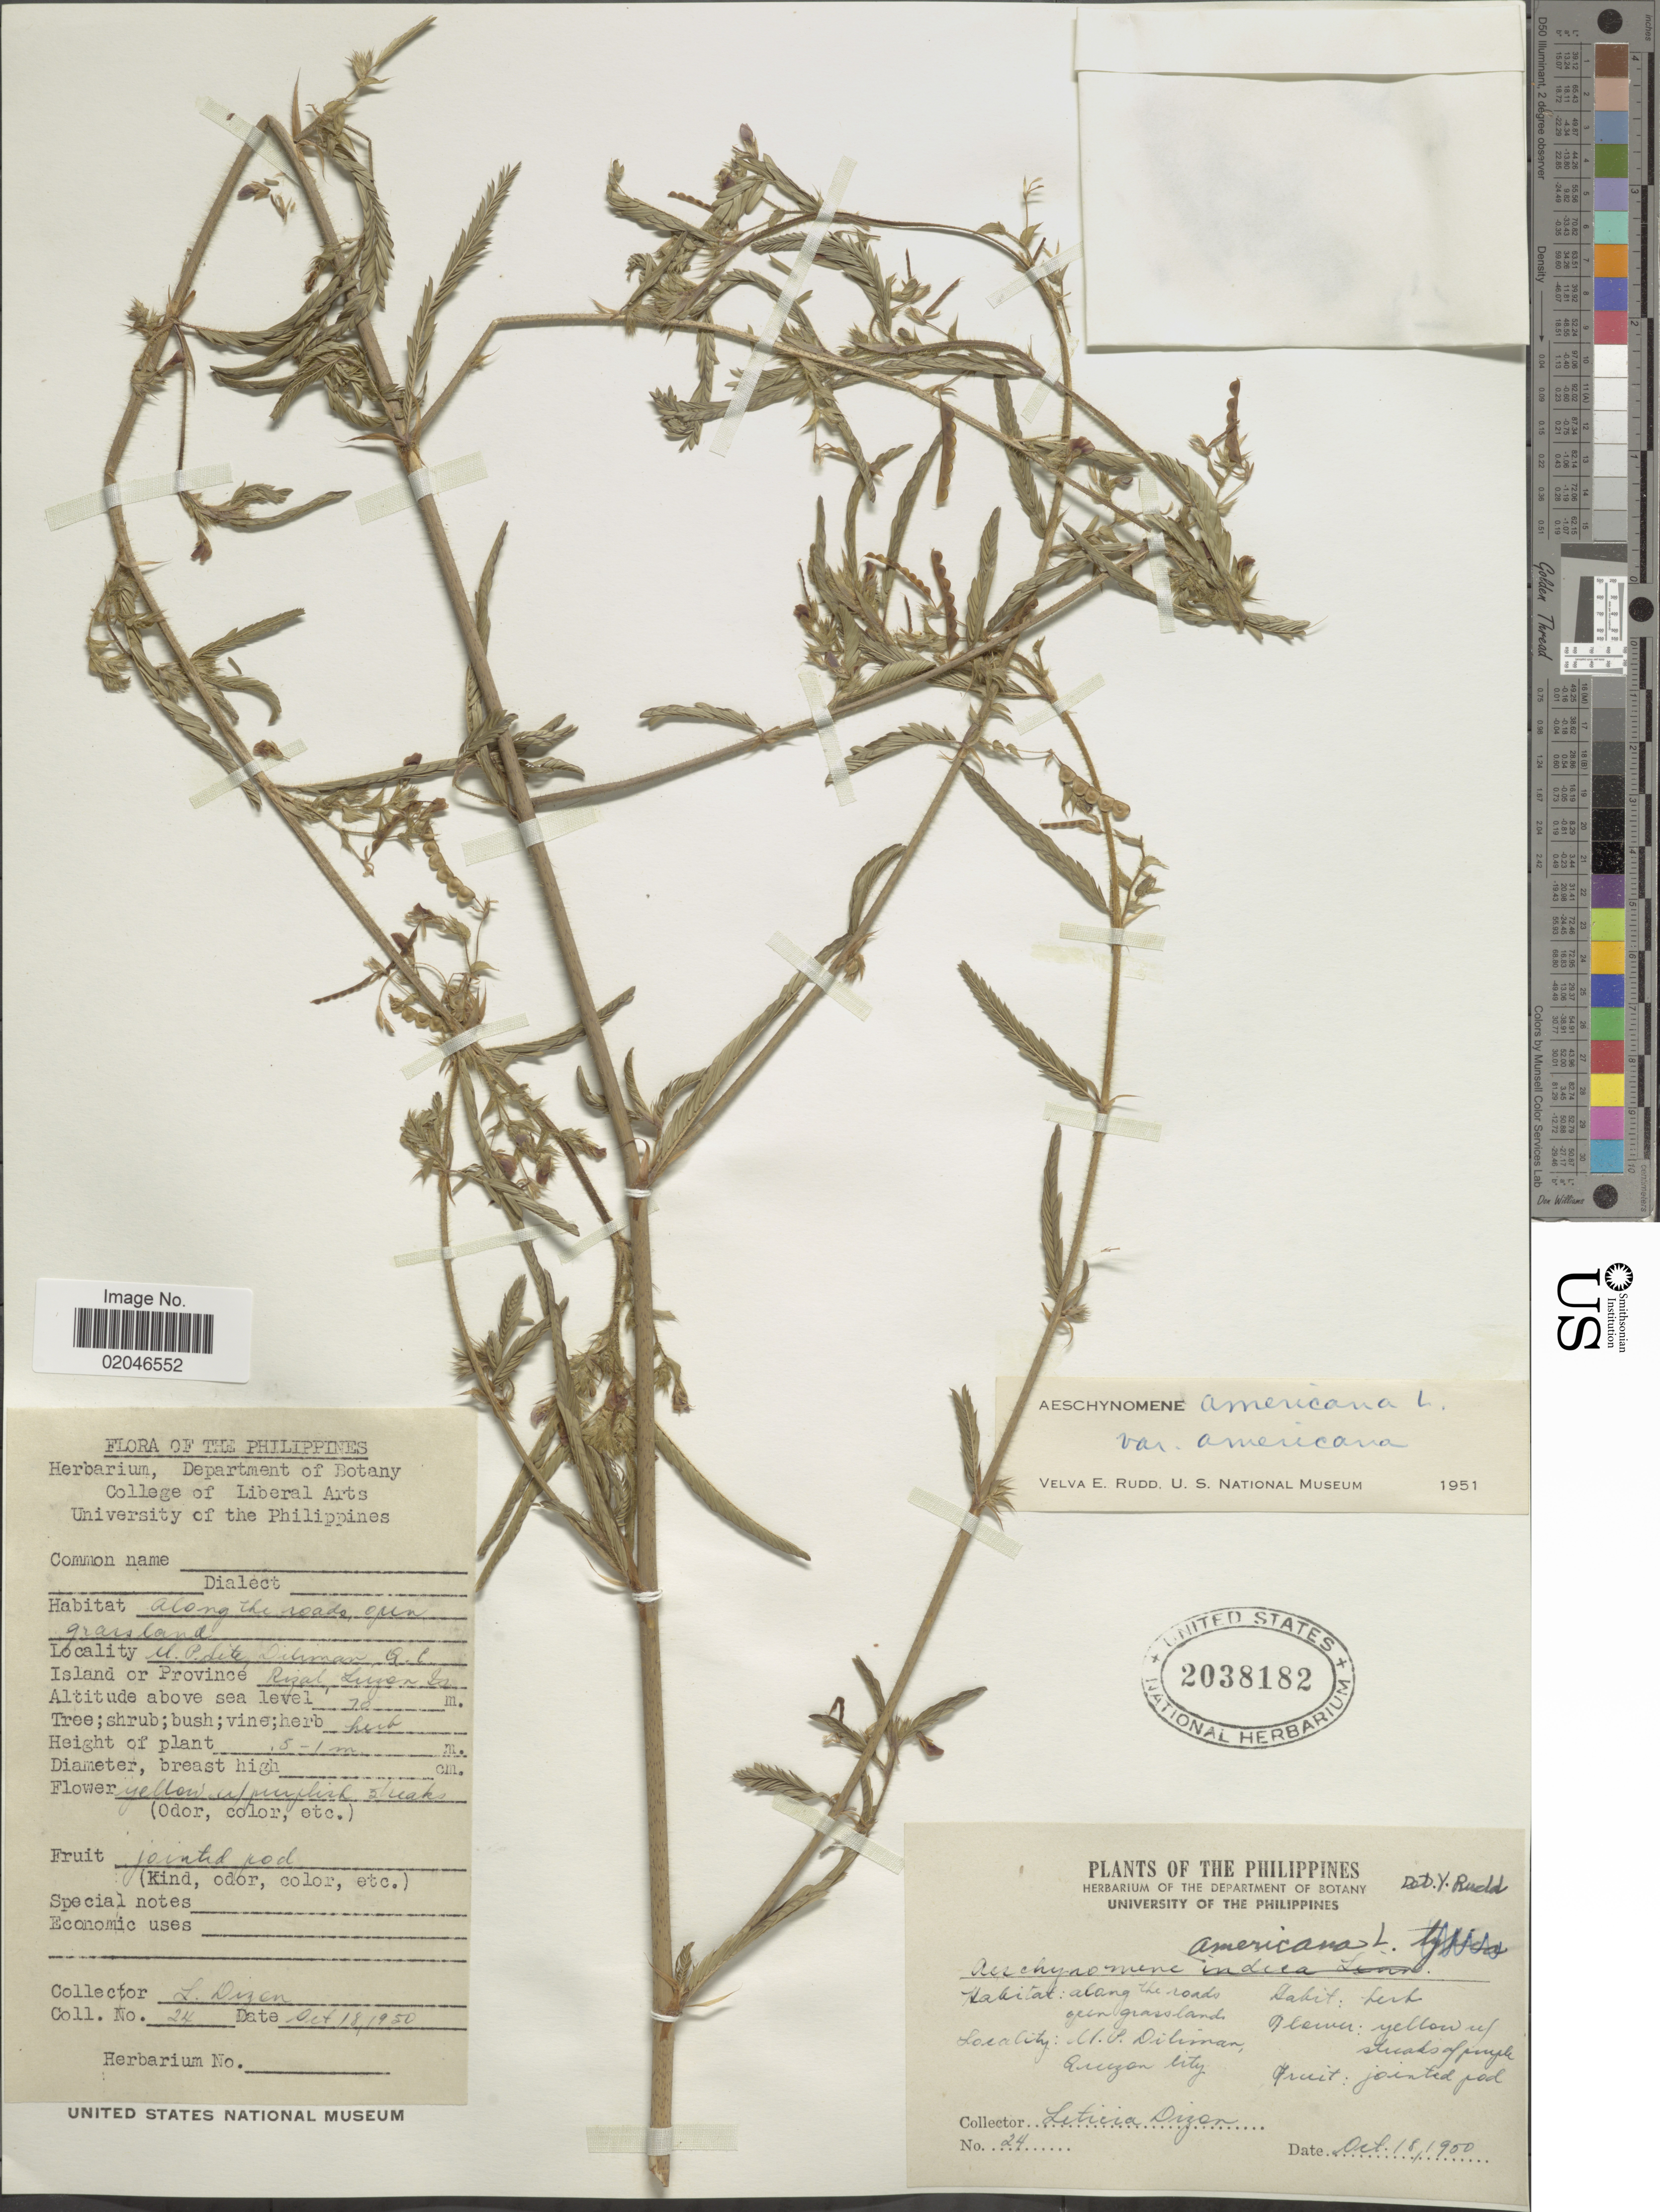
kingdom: Plantae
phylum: Tracheophyta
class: Magnoliopsida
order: Fabales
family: Fabaceae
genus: Aeschynomene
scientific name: Aeschynomene americana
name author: L.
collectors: L. Dizen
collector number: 24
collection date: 1950-09-18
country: Philippines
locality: Along the road, open grassland, U.P Site, Diliman Q. C. Island or province Rizal, Luzon Is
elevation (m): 10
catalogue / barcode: US 2038182